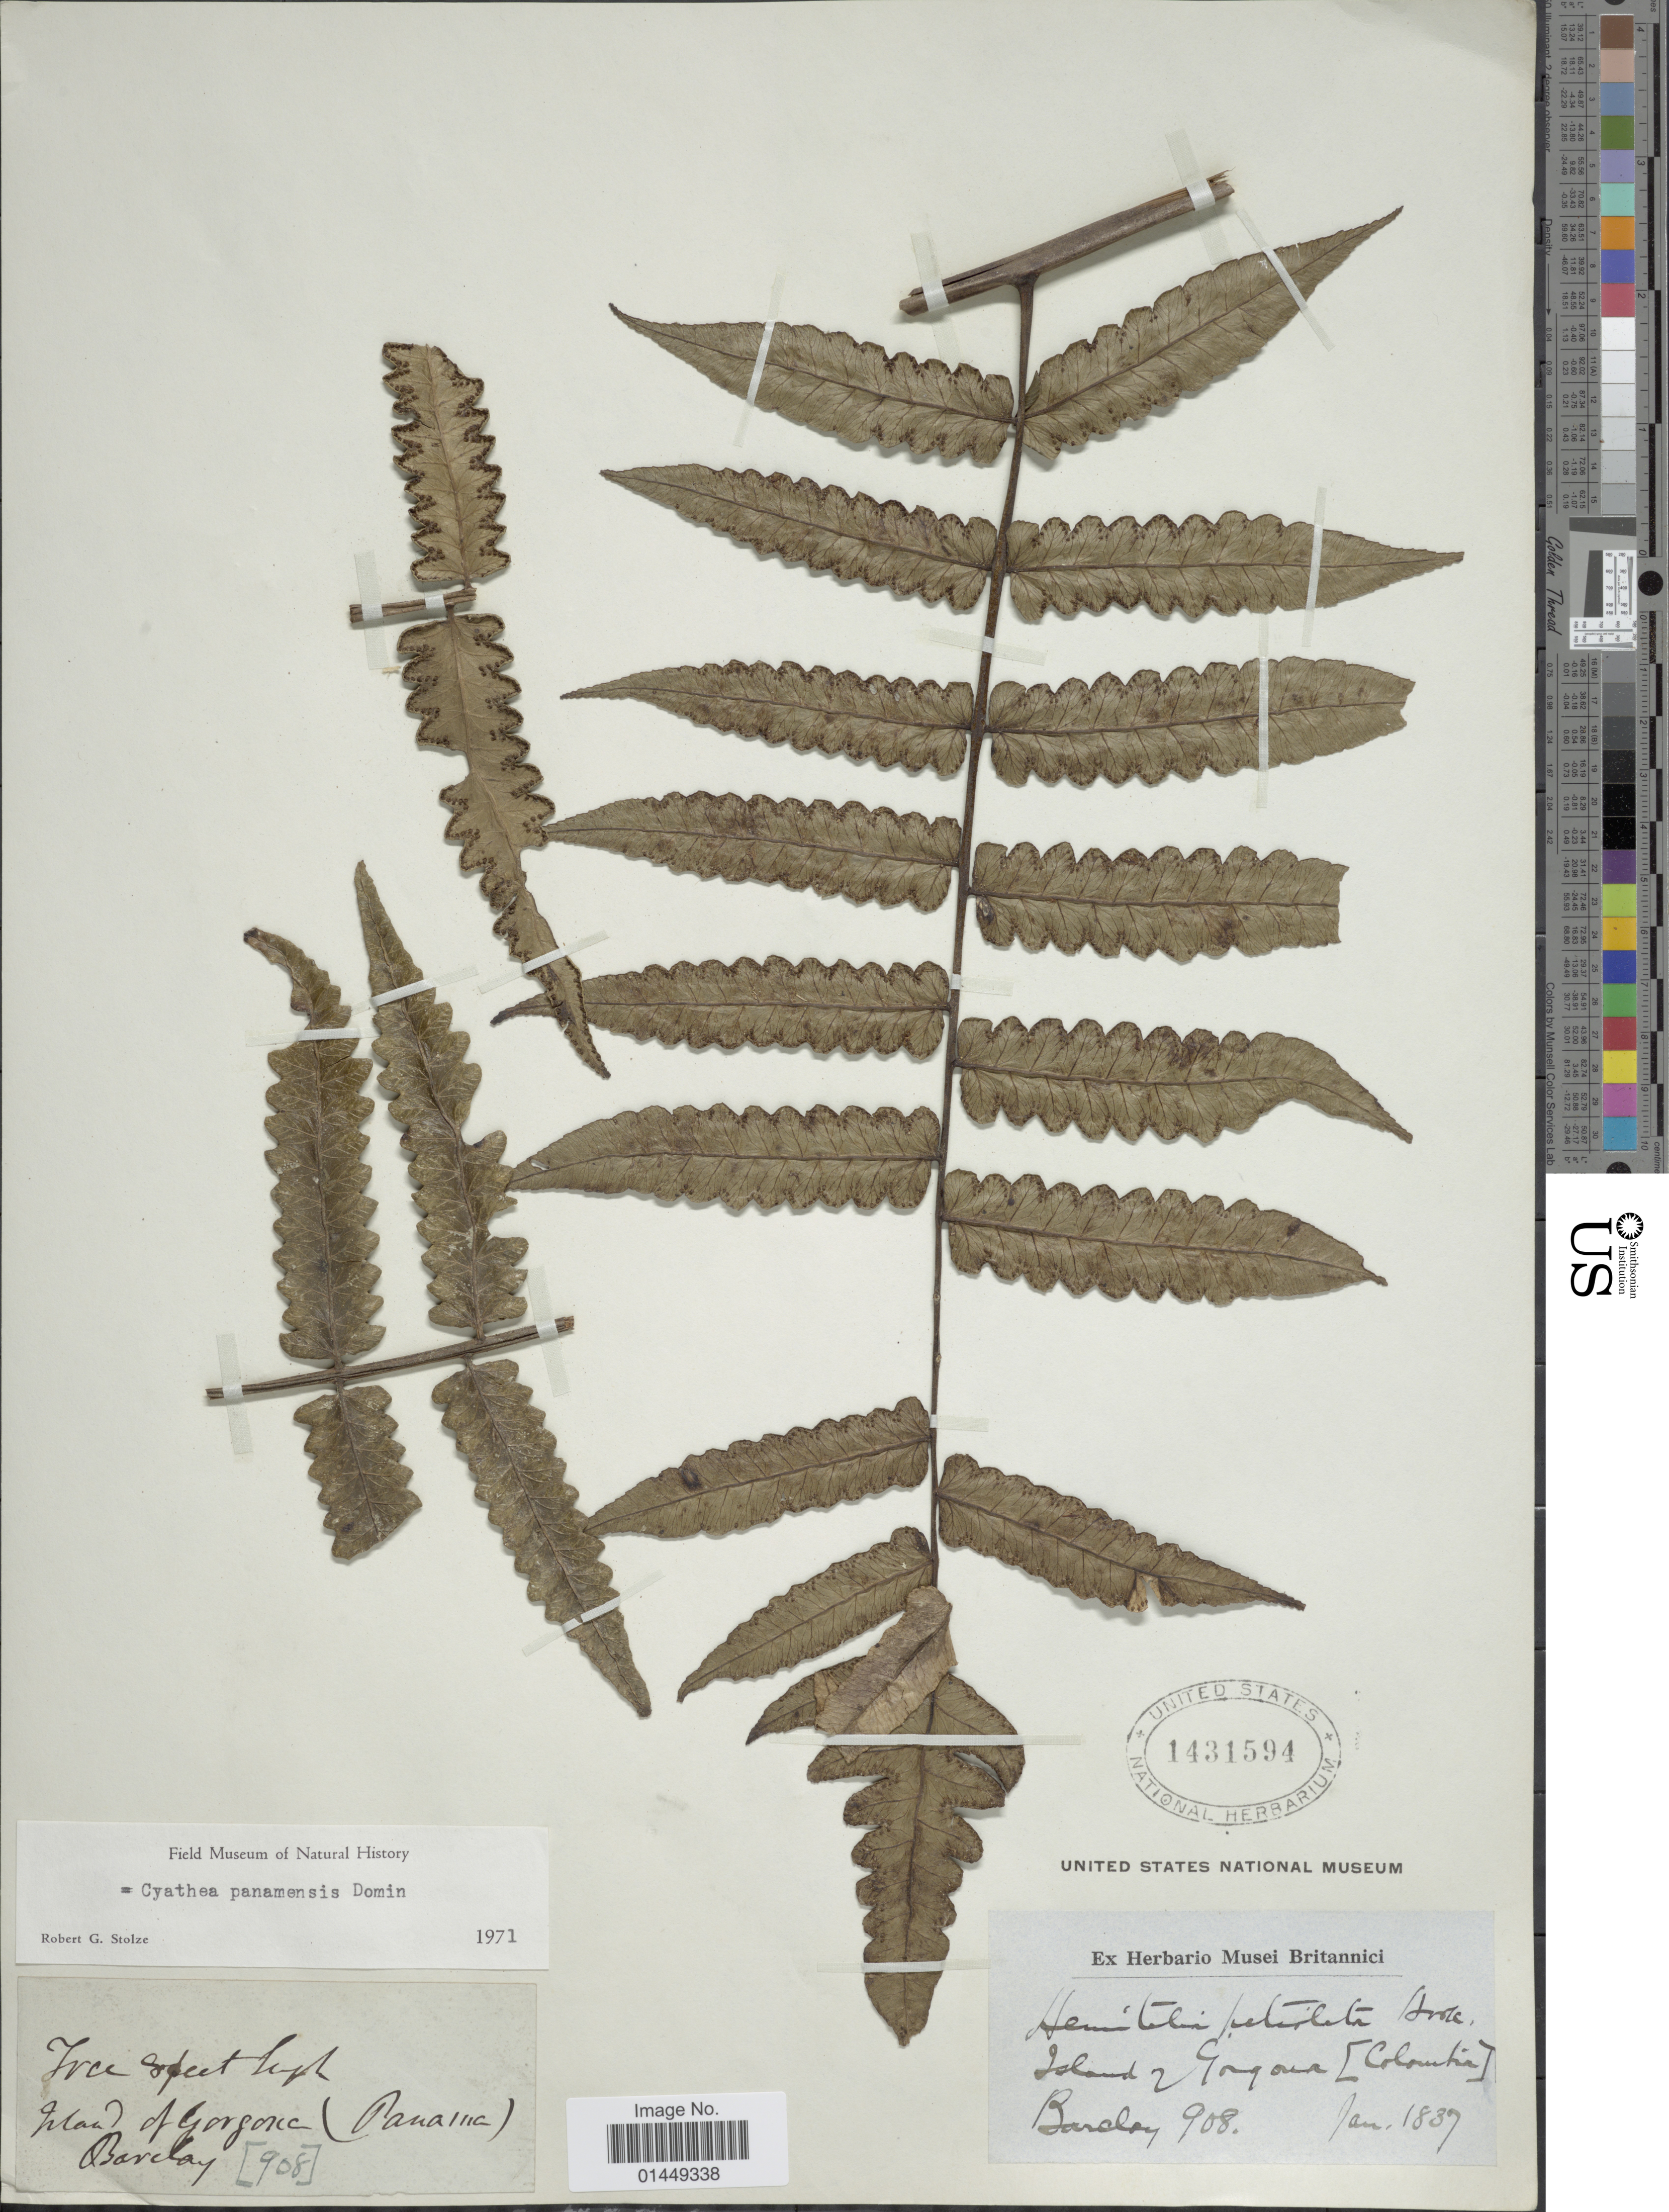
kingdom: Plantae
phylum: Tracheophyta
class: Polypodiopsida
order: Cyatheales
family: Cyatheaceae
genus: Cyathea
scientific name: Cyathea petiolata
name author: (Hook.) R.M. Tryon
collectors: -- Barclay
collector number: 908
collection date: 1837-01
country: Colombia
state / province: Cauca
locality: Island of Gorgona (Panama), Island of Gorgona (Colombia)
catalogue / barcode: US 1431594